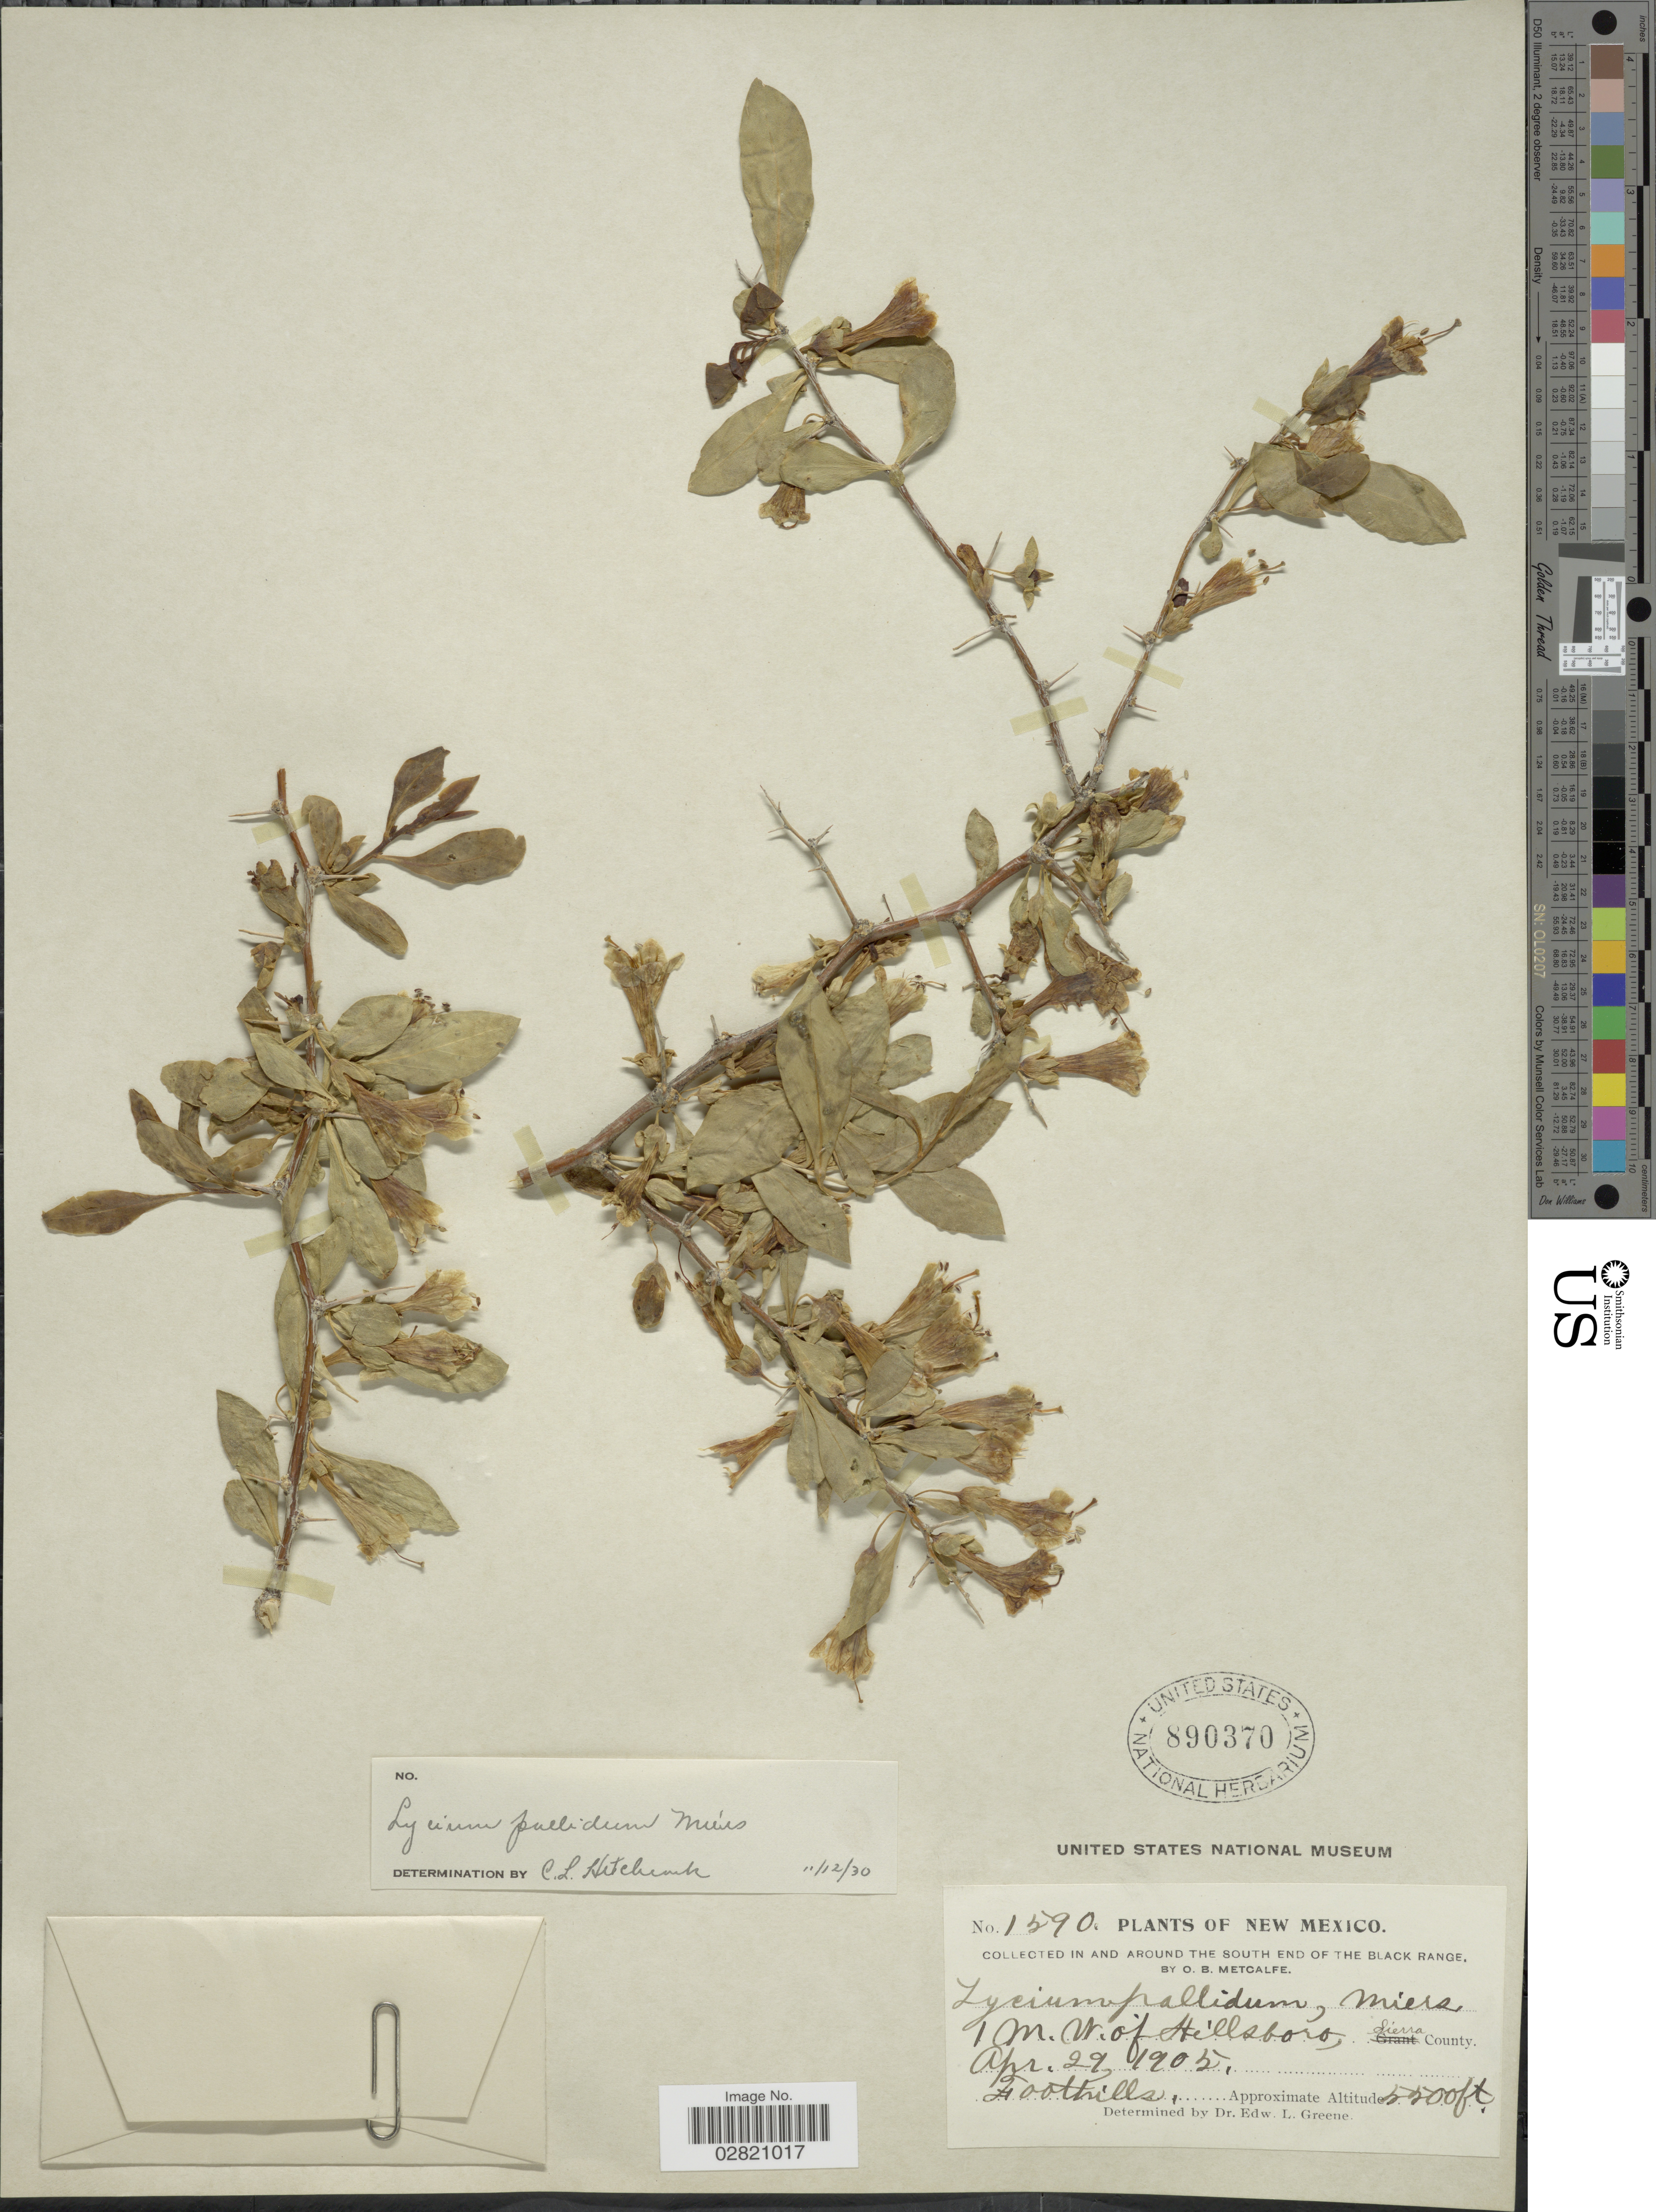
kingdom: Plantae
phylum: Tracheophyta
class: Magnoliopsida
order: Solanales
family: Solanaceae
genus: Lycium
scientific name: Lycium pallidum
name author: Miers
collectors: O. B. Metcalfe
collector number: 1590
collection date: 1905-04-29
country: United States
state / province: New Mexico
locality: In and around the South End of the Black Range. 1 m. W. of Hillsboro, Sierra County. Foothills.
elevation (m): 1676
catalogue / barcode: US 890370